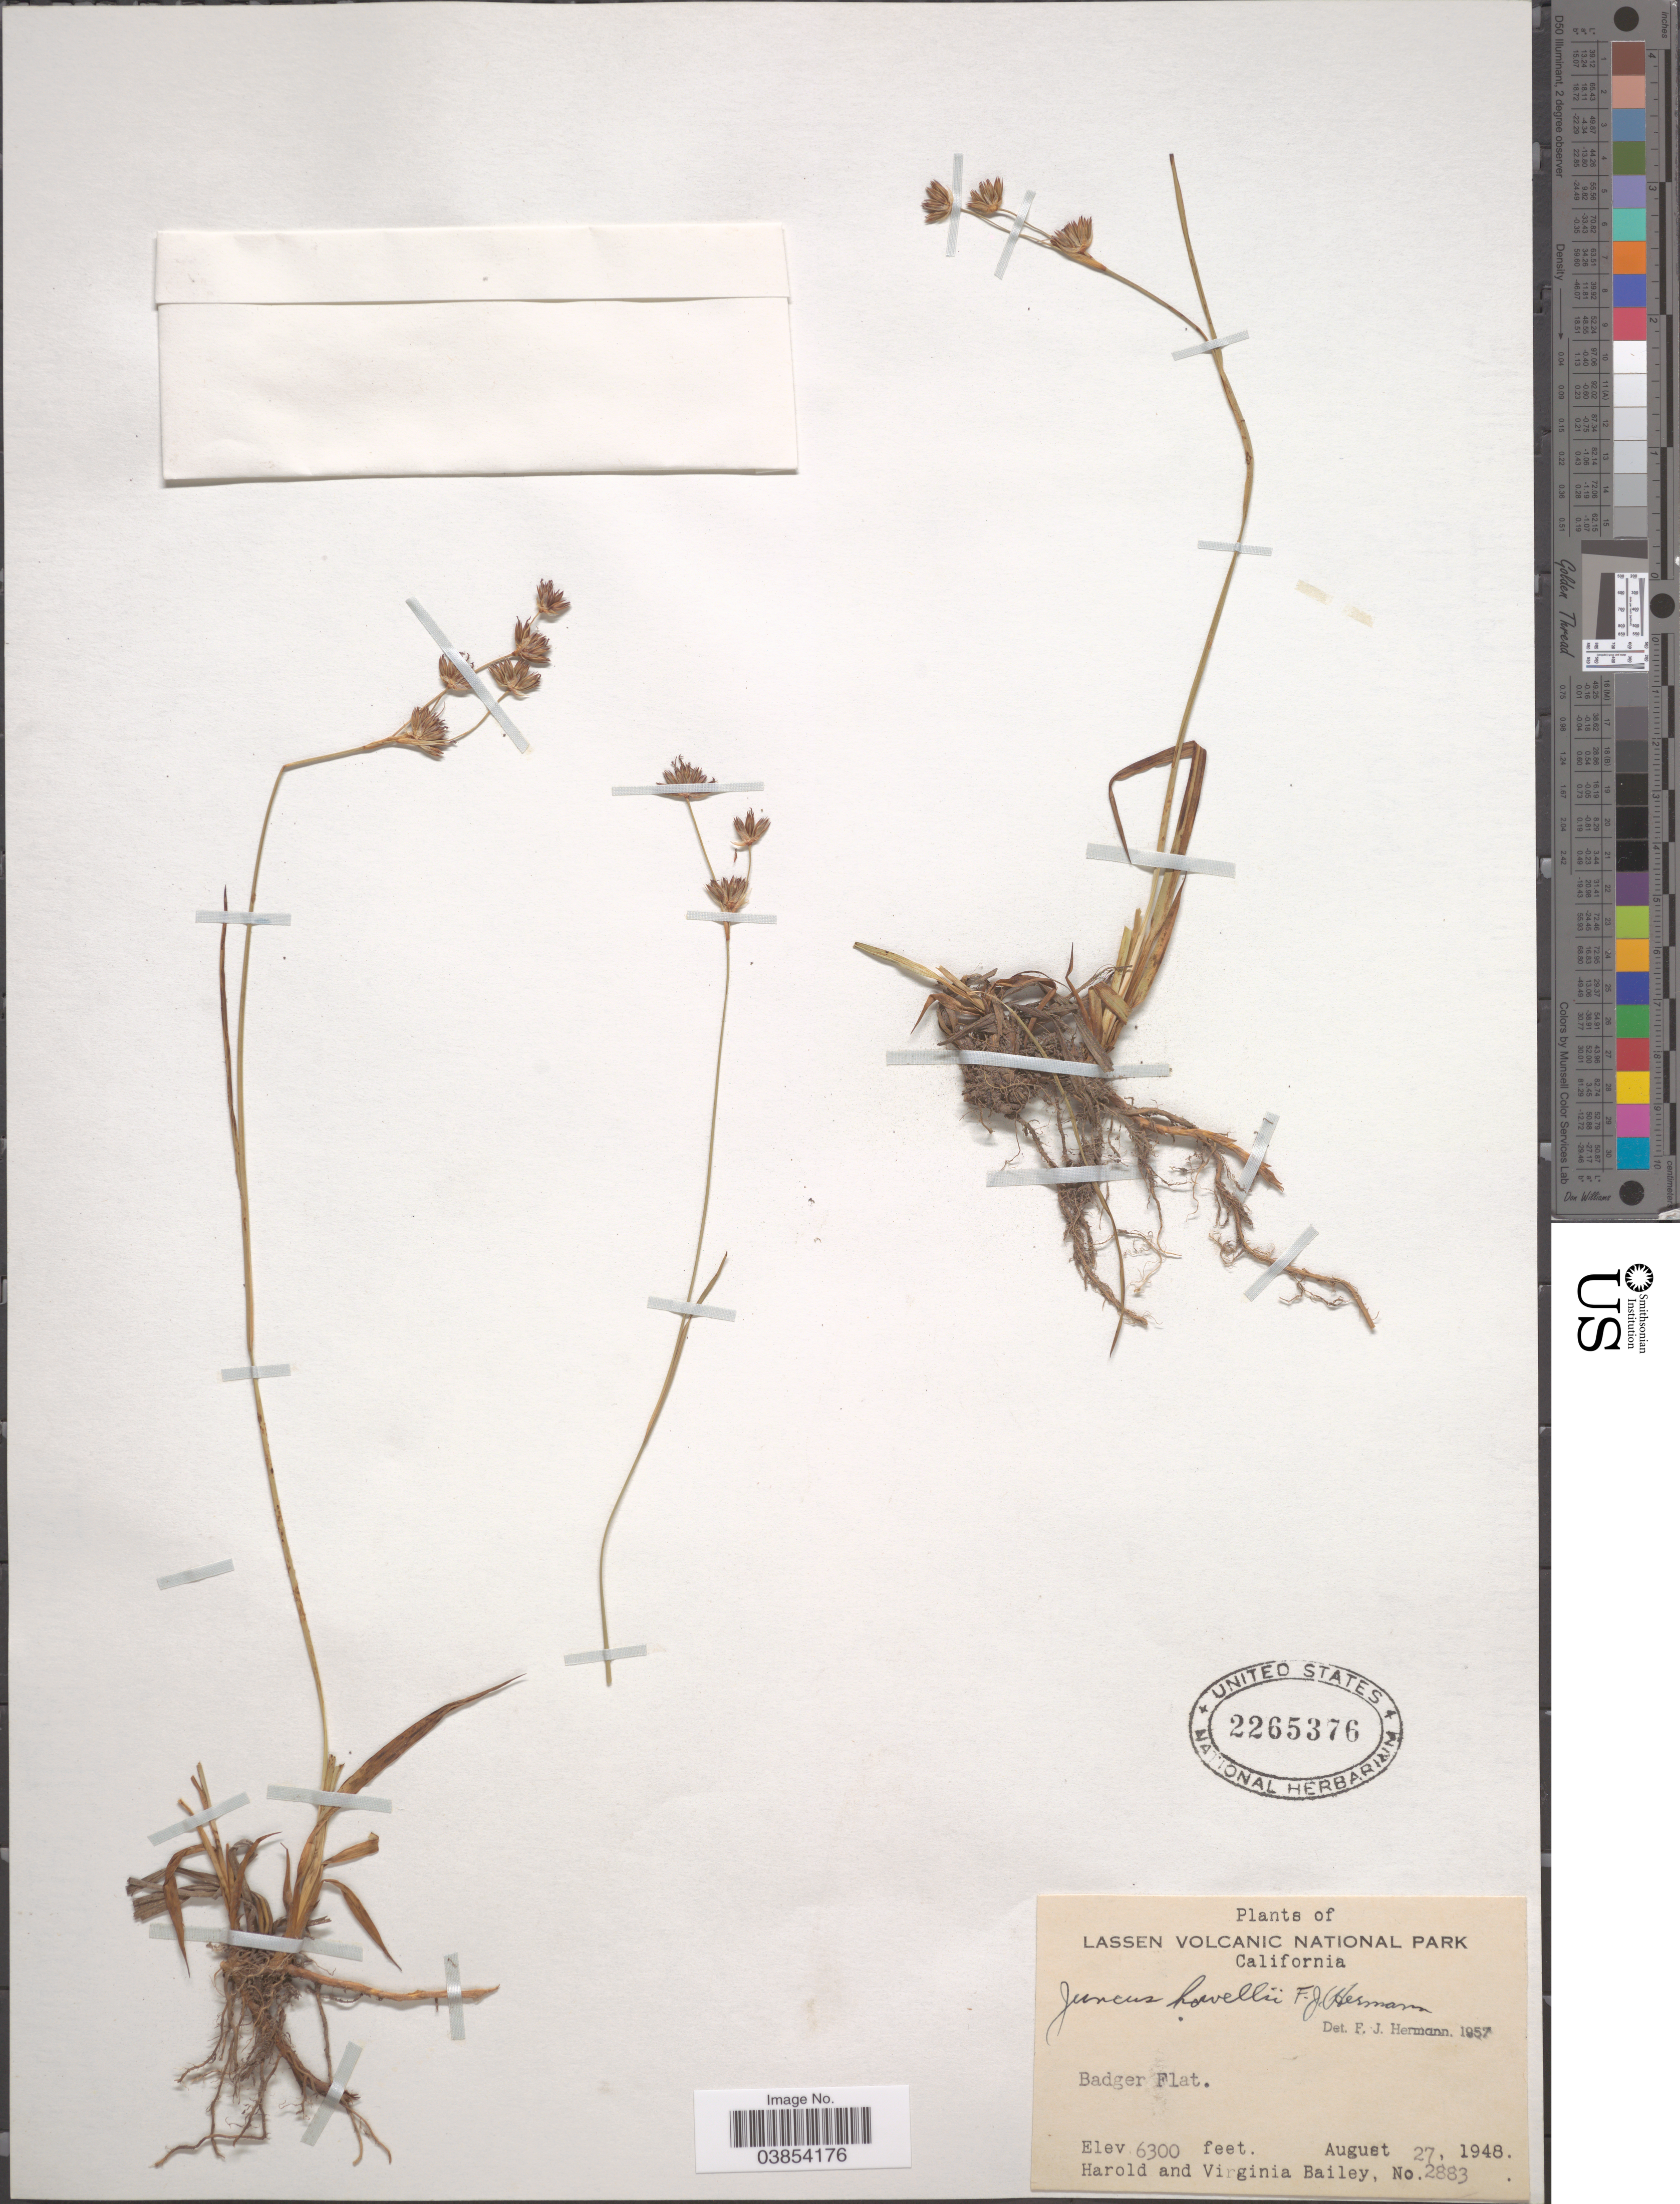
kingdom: Plantae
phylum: Tracheophyta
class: Liliopsida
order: Poales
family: Juncaceae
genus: Juncus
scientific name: Juncus howellii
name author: F.J. Herm.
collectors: H. Bailey & V. L. Bailey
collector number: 2883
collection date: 1948-08-27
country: United States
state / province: California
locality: Lassen Volcanic National Park. Badger Flat.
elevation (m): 1920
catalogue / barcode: US 2265376